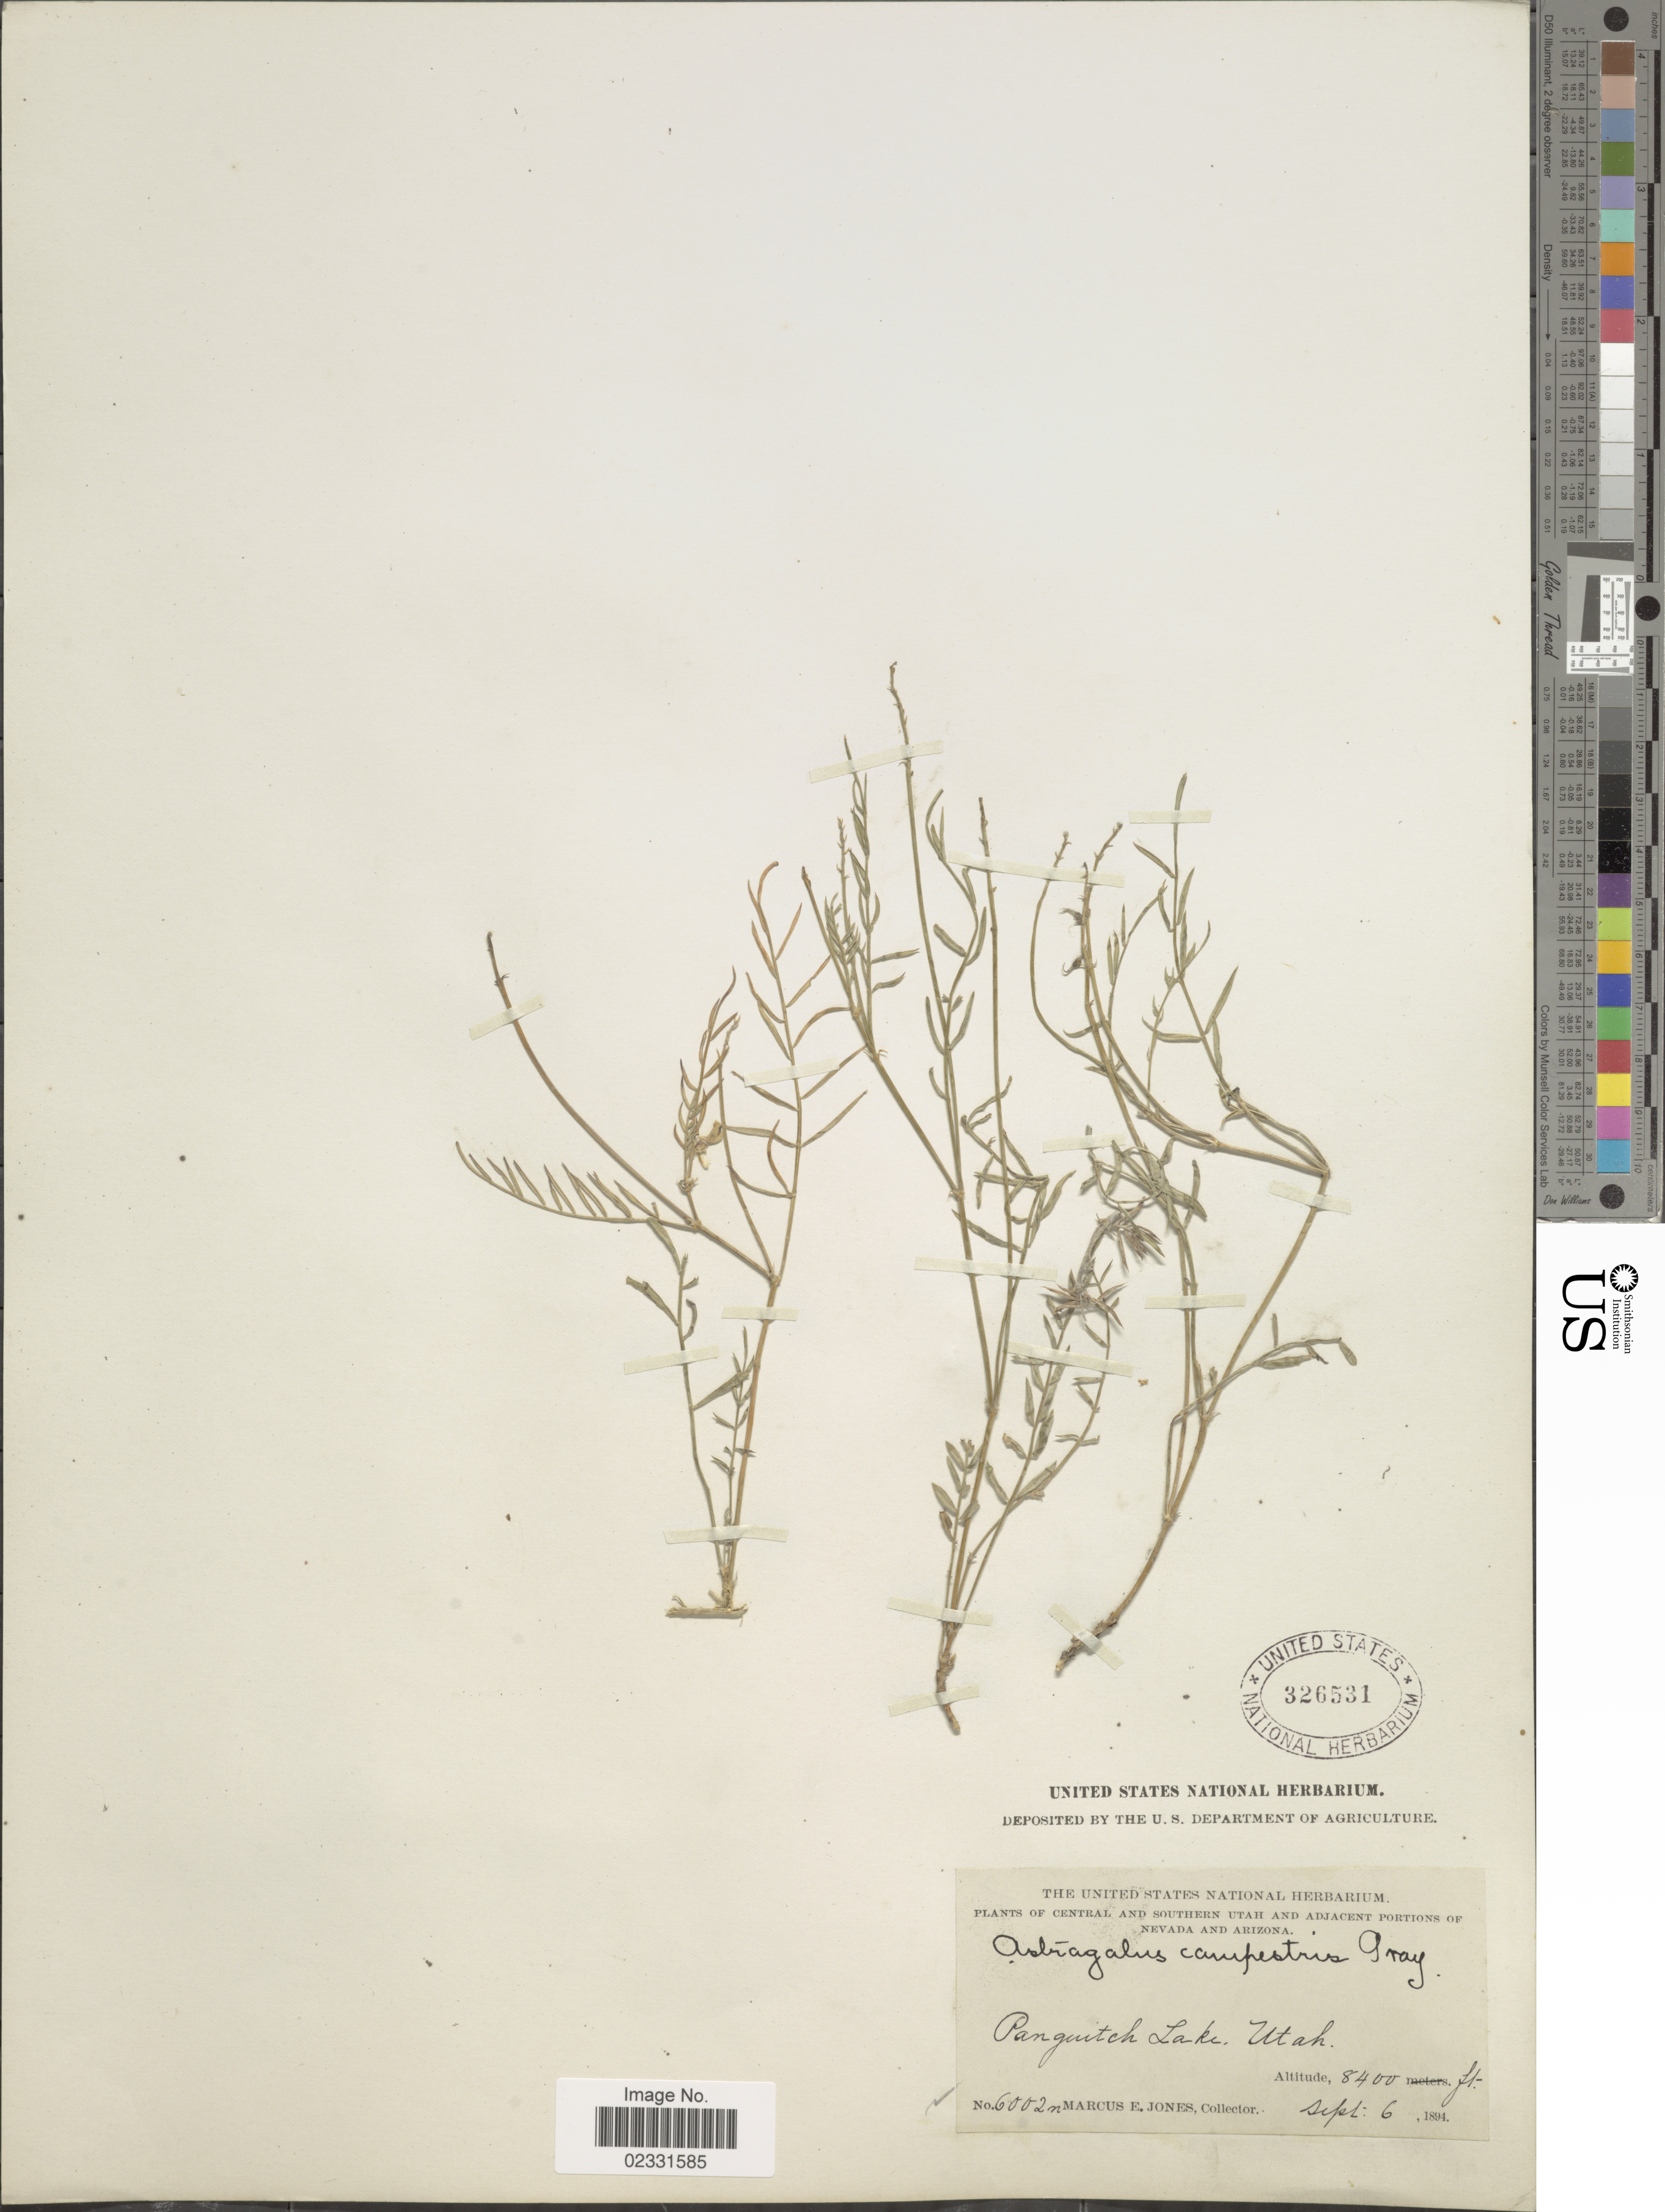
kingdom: Plantae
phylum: Tracheophyta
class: Magnoliopsida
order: Fabales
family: Fabaceae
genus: Astragalus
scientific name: Astragalus griseopubescens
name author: E. Sheld.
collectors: M. E. Jones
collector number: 6002n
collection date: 1894-09-06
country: United States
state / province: Utah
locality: Panguitch Lake, Utah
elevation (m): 2560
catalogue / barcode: US 326531